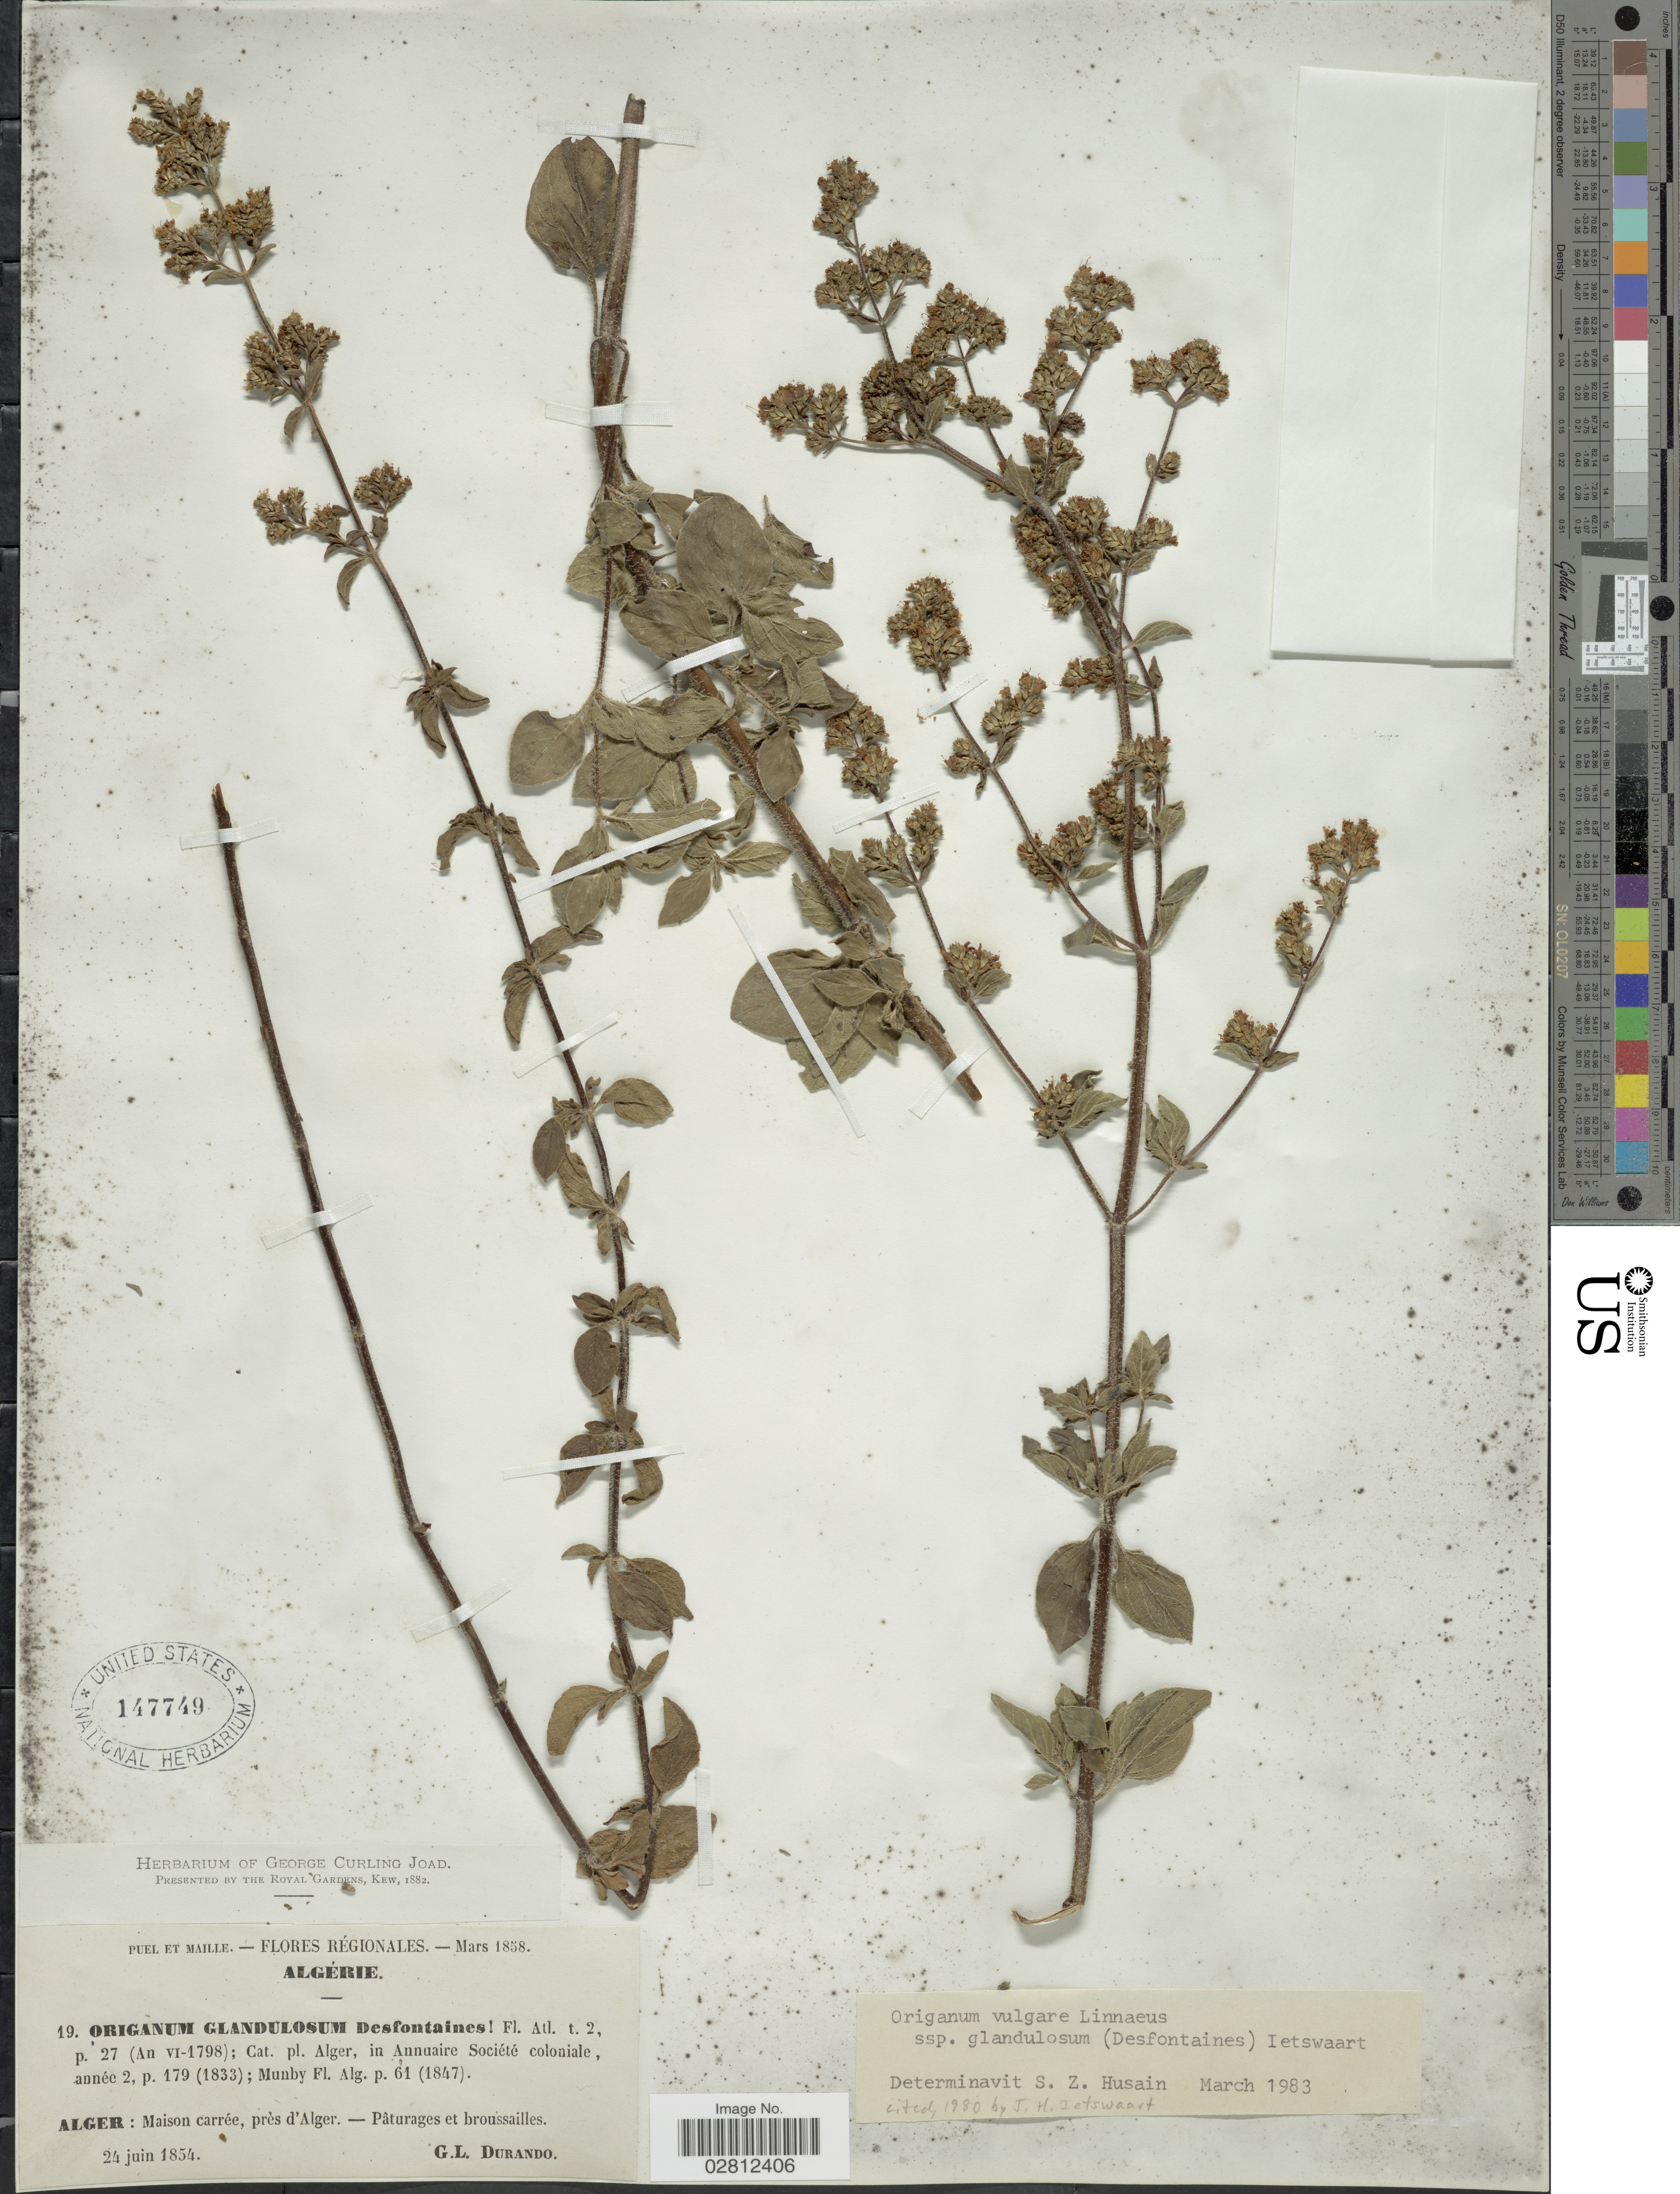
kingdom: Plantae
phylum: Tracheophyta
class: Magnoliopsida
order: Lamiales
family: Lamiaceae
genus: Origanum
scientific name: Origanum vulgare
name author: L.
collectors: G. Durando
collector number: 19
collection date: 1854-06-24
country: Algeria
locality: Régionales. Maison carrée, près d'Alger.- Pâturages et broussailles.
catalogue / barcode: US 147749